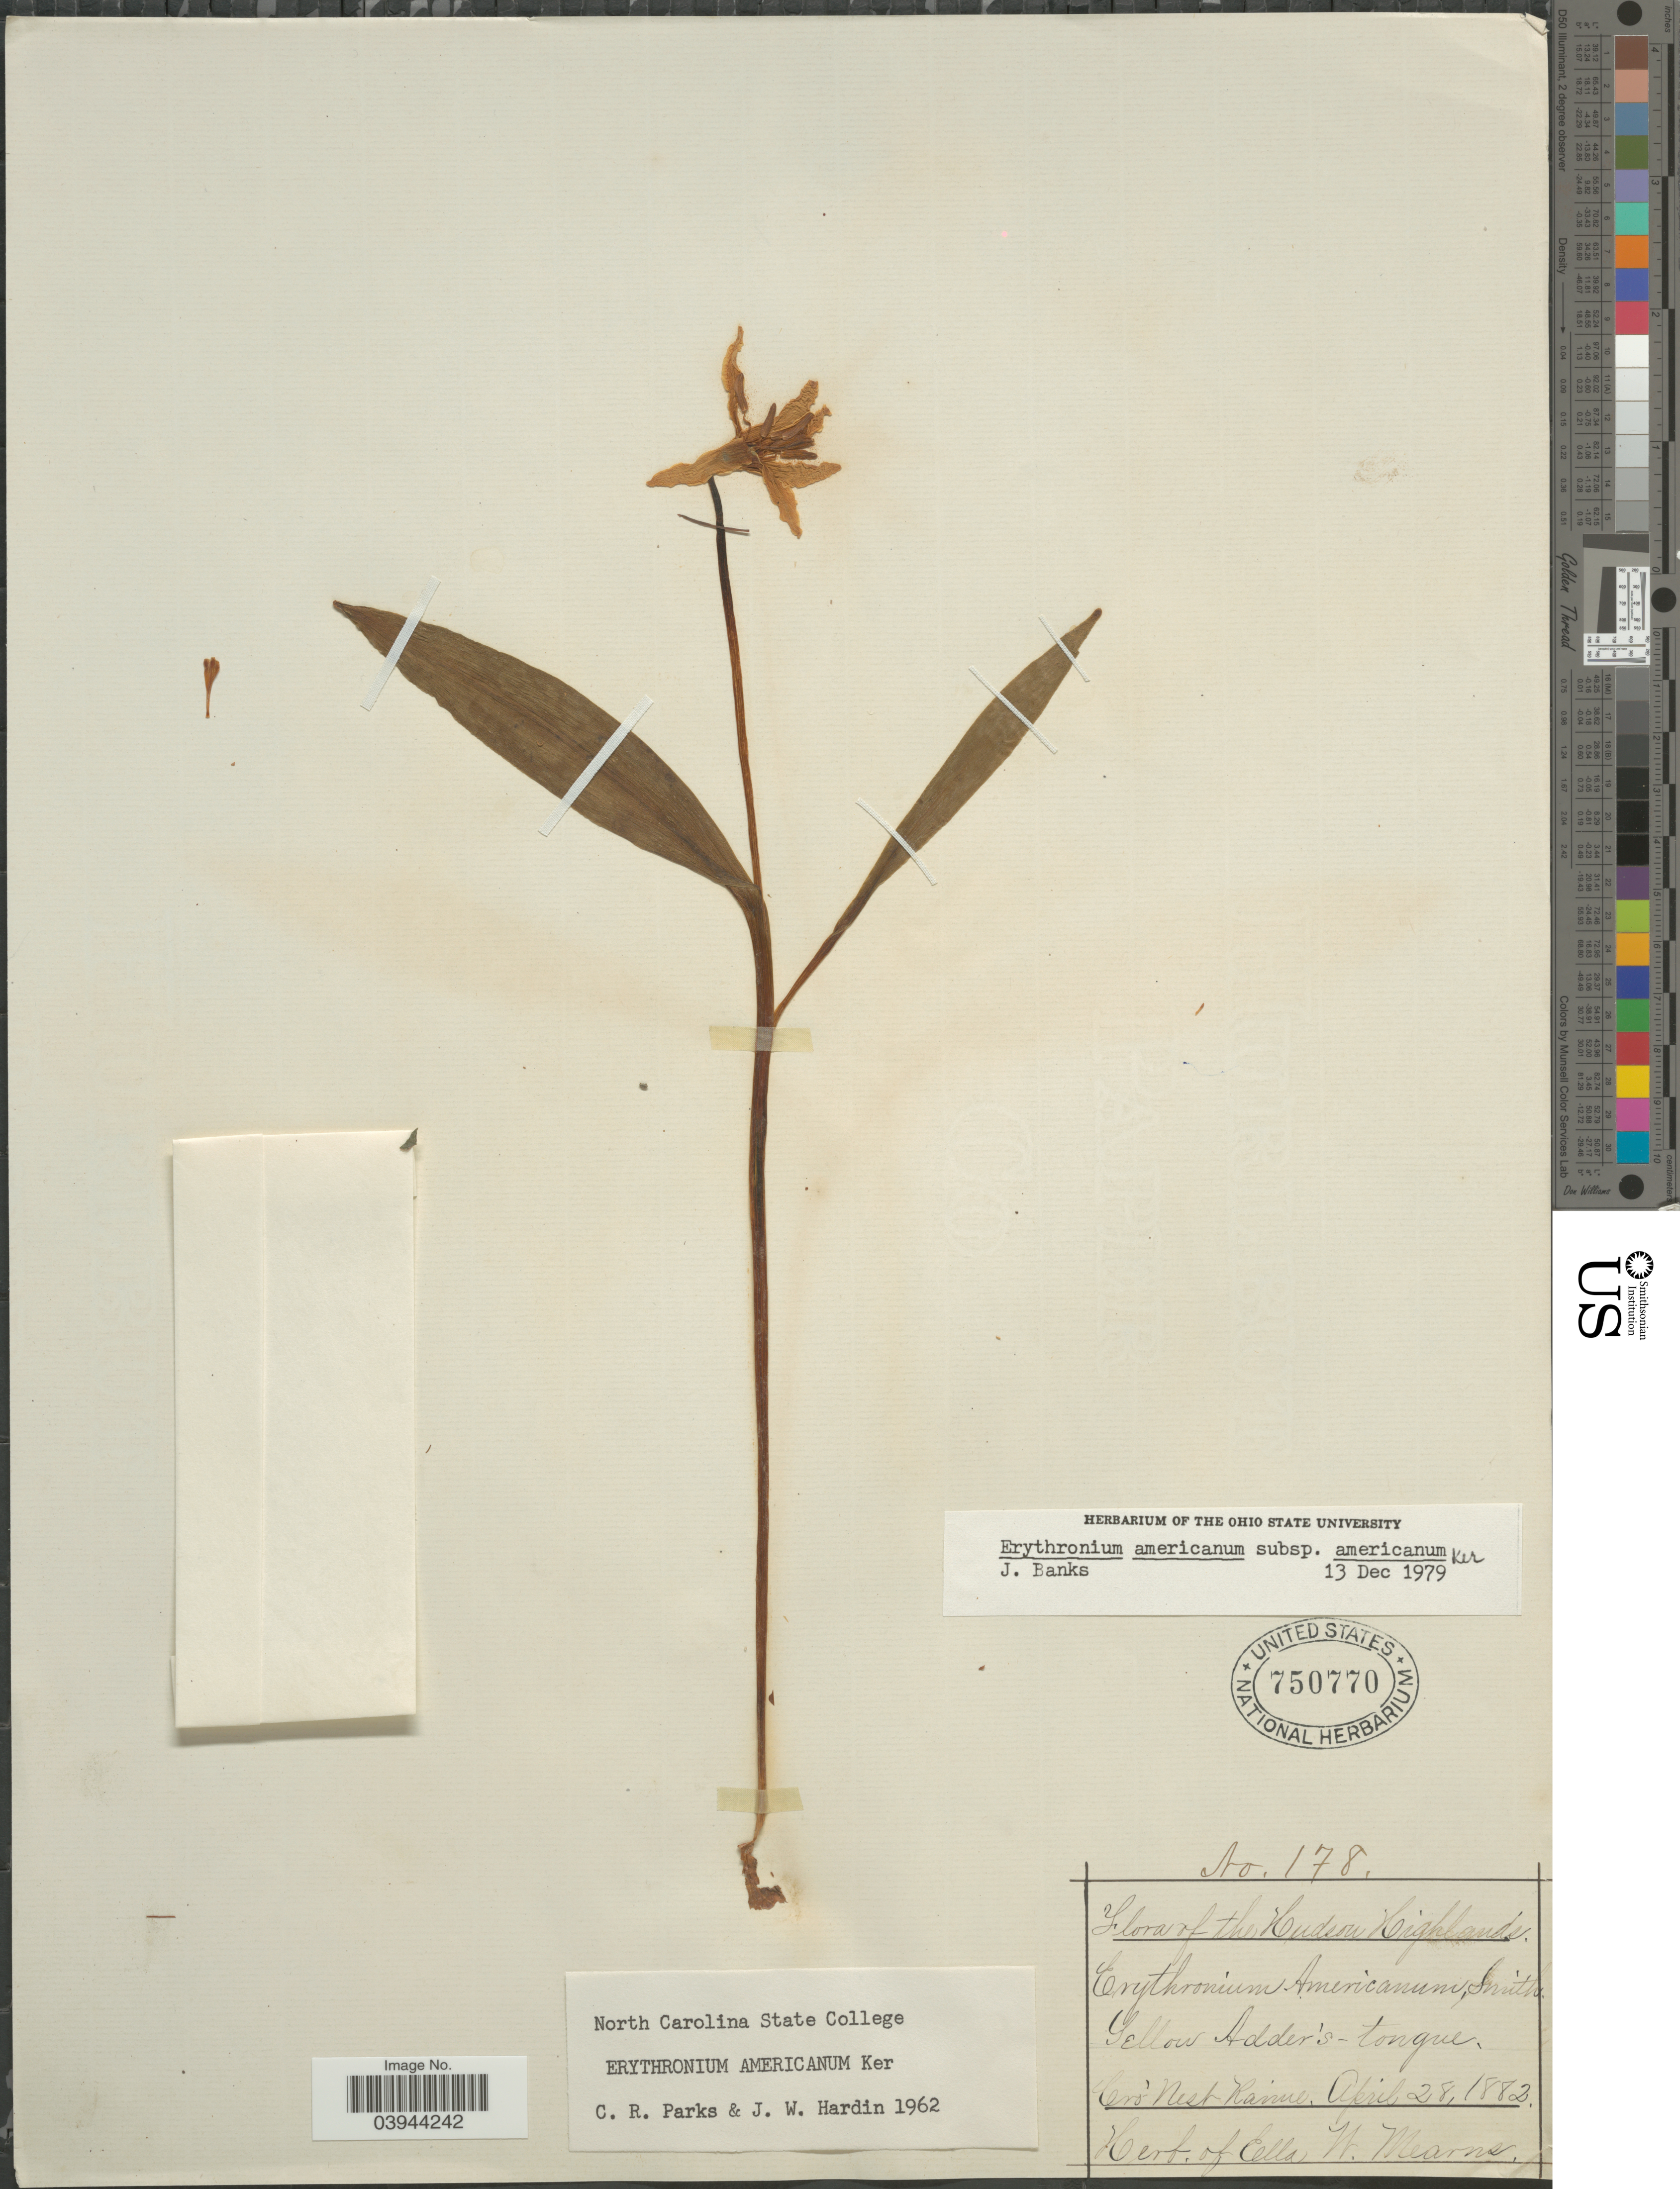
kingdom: Plantae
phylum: Tracheophyta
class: Liliopsida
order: Liliales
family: Liliaceae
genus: Erythronium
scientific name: Erythronium americanum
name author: Ker Gawl.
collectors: ex herb. Ella W. Mearns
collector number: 178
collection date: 1882-04-28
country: United States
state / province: New York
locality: Hudson Highlands. Cro' Nest Ravine.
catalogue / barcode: US 750770